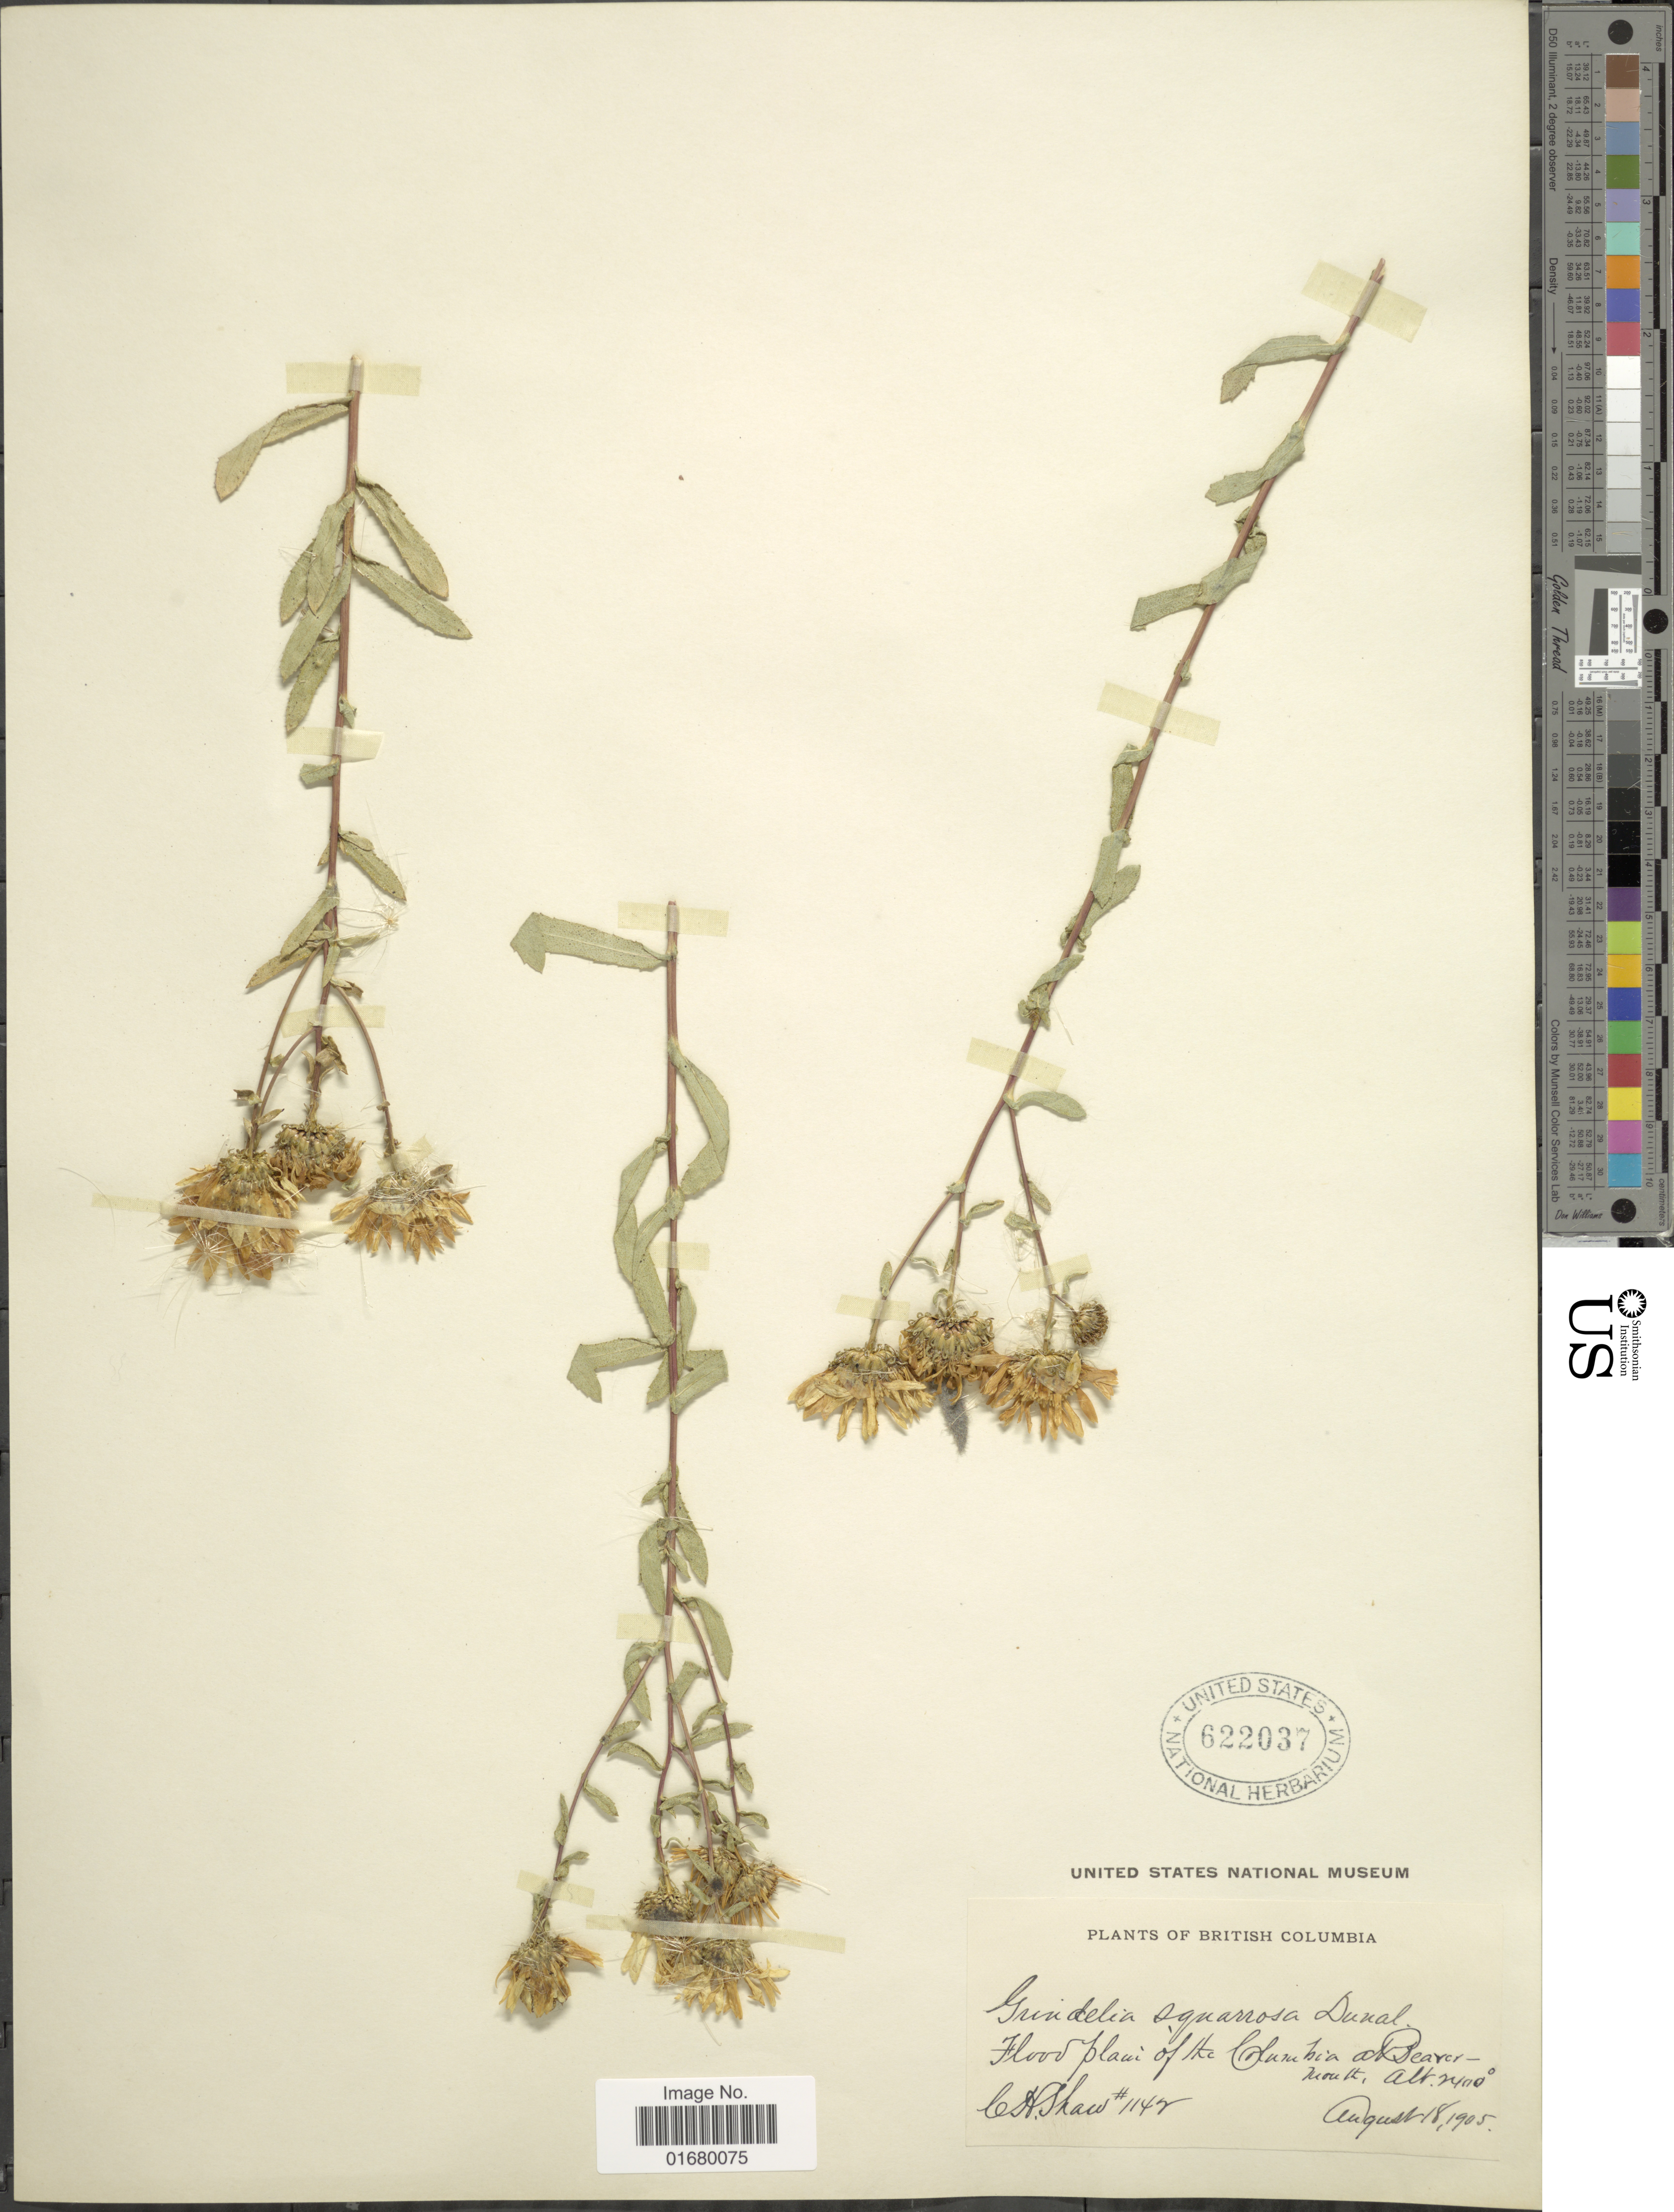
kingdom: Plantae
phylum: Tracheophyta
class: Magnoliopsida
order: Asterales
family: Asteraceae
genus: Grindelia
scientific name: Grindelia perennis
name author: A. Nelson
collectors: C. H. Shaw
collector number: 1149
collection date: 1905-08-18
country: Canada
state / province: British Columbia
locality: Flood plain of the Columbia at Beavermouth.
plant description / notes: Precise locality edit: Corrected "Bearmouth" to "Beavermouth."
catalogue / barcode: US 622037